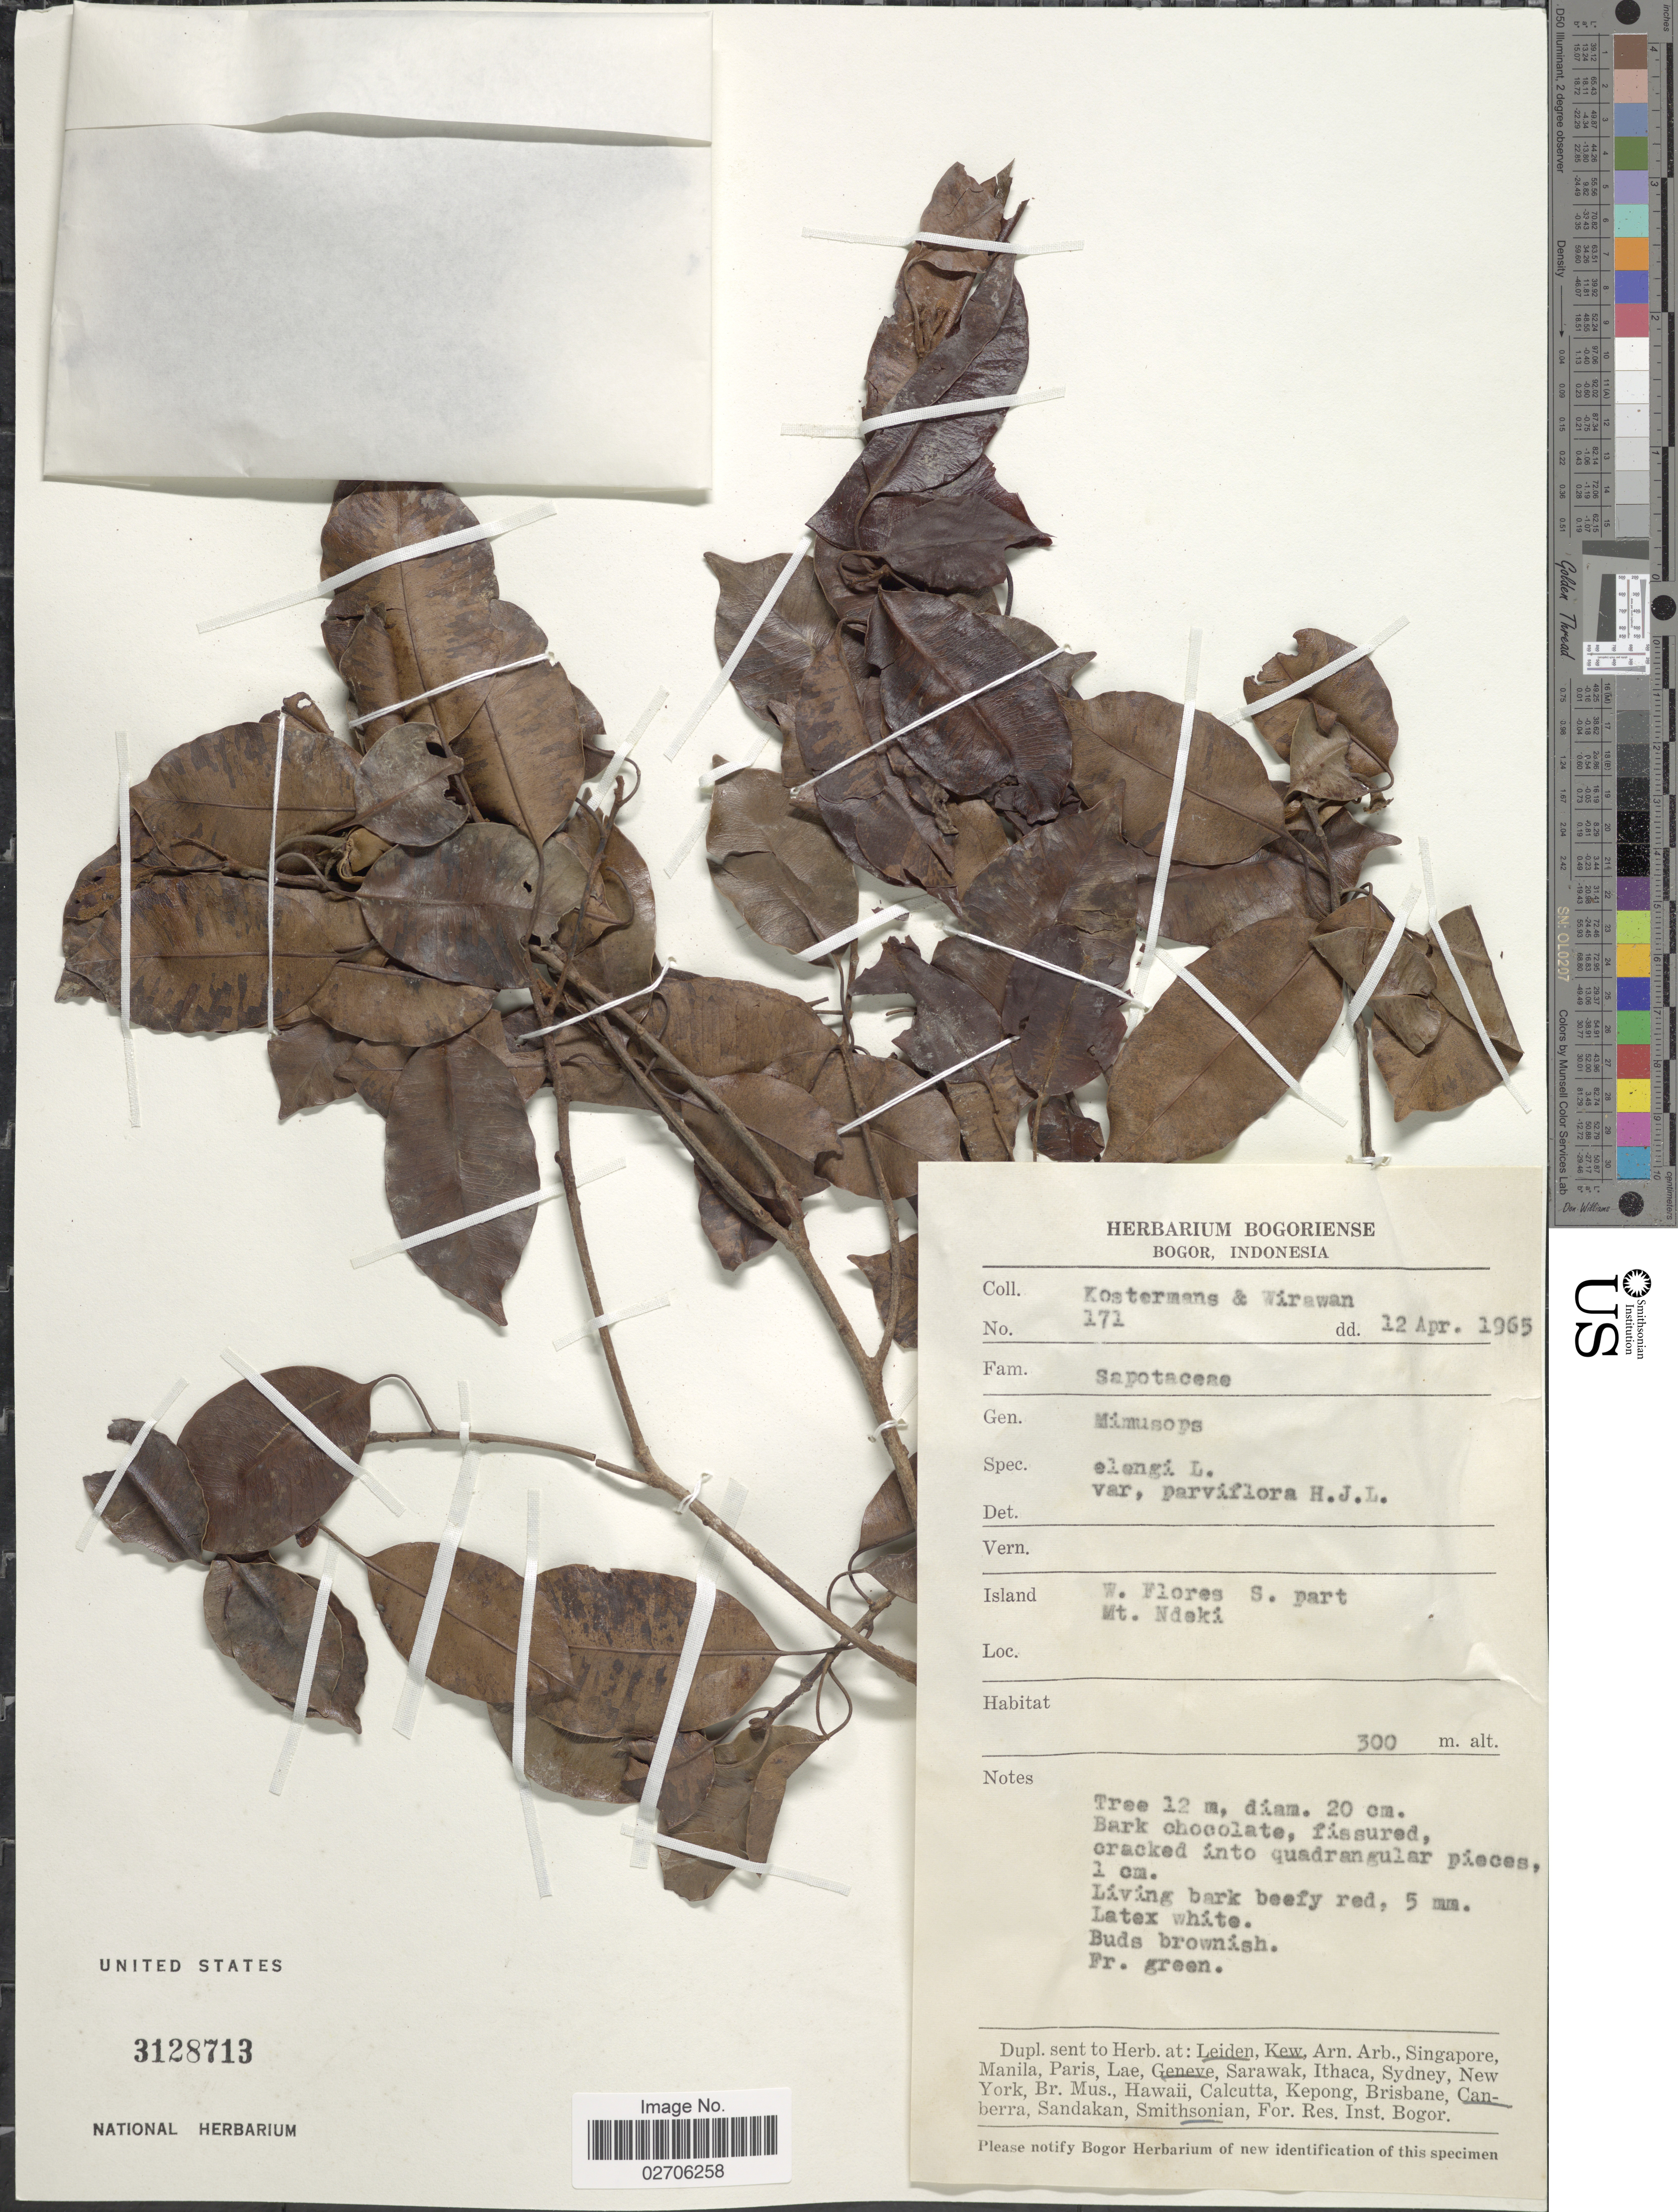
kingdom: Plantae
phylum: Tracheophyta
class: Magnoliopsida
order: Ericales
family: Sapotaceae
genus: Mimusops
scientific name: Mimusops elengi var. parvifolia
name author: (R. Br.) H.J. Lam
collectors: Kostermans & -. Wirawan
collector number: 171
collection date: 1965-04-12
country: Indonesia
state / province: Nusa Tenggara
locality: W. Flores S. part Mt. Ndeki.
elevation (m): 300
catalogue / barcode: US 3128713